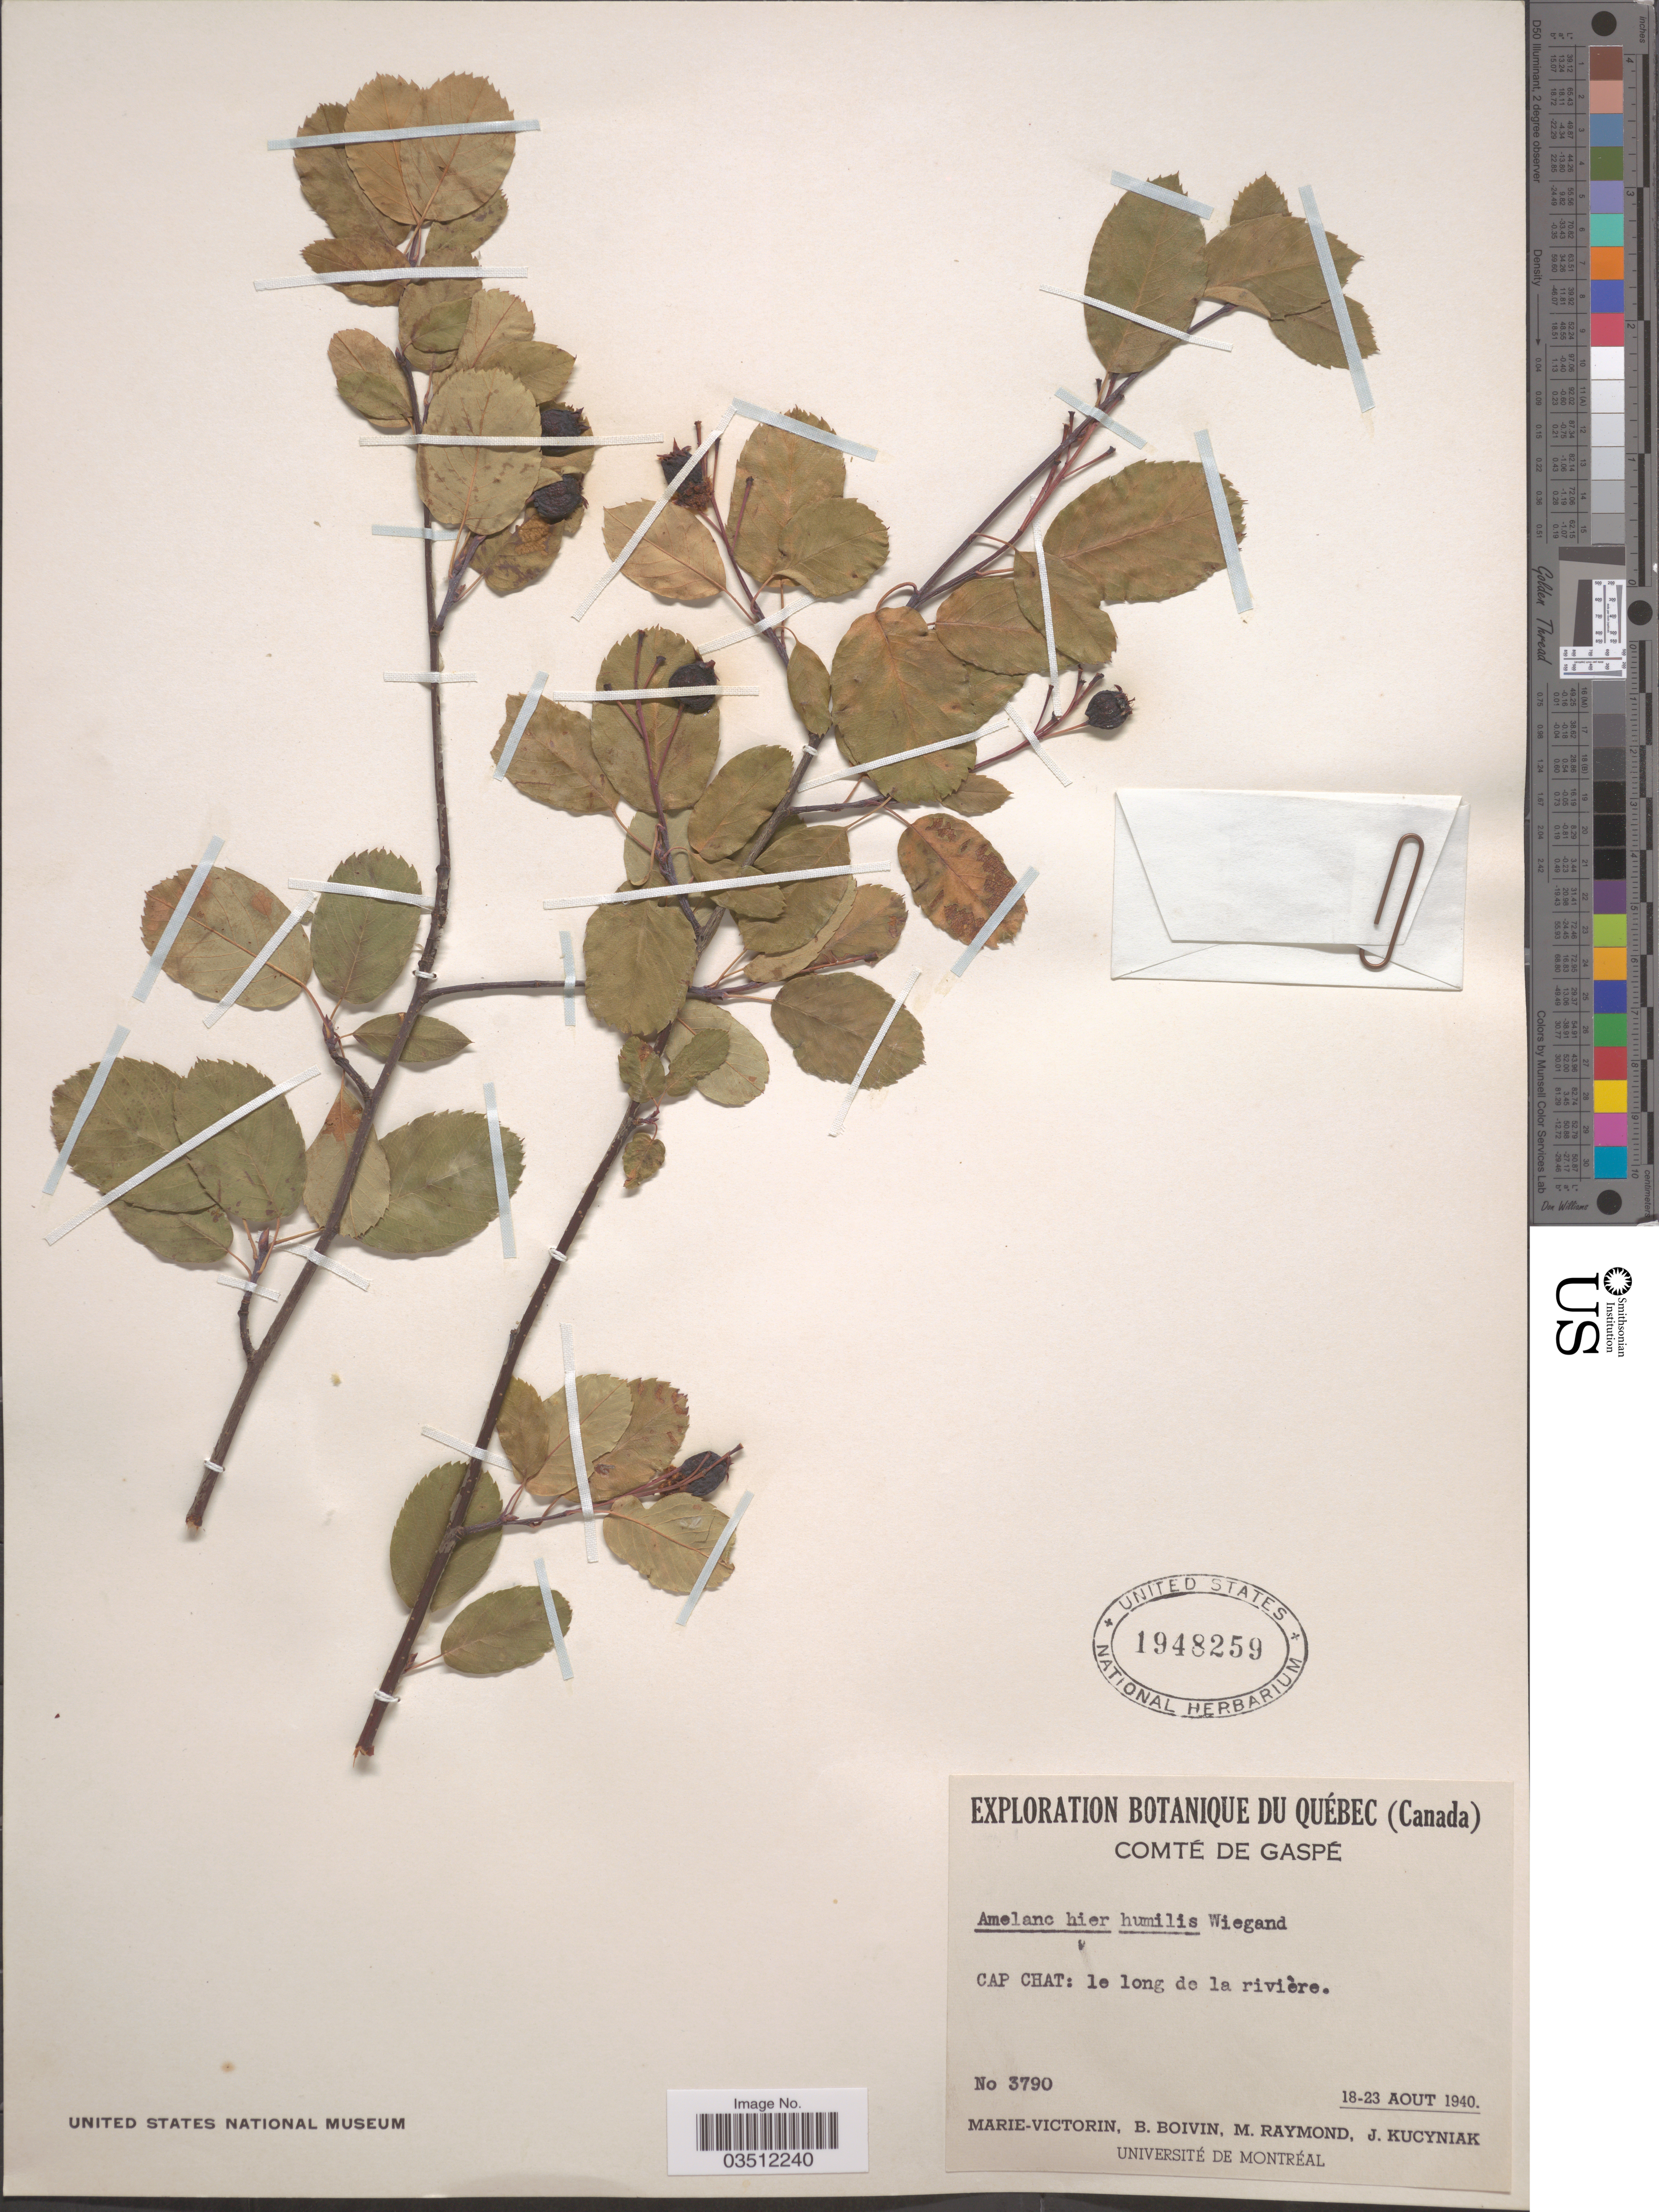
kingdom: Plantae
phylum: Tracheophyta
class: Magnoliopsida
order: Rosales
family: Rosaceae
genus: Amelanchier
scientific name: Amelanchier humilis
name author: Wiegand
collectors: -. Marie-Victorin, J. R. B. Boivin, M. Raymond & J. Kucyniak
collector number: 3790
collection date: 1940-08-18/1940-08-23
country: Canada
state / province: Quebec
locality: Comté de Gaspé. Cap Chat: le long de la rivière.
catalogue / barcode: US 1948259